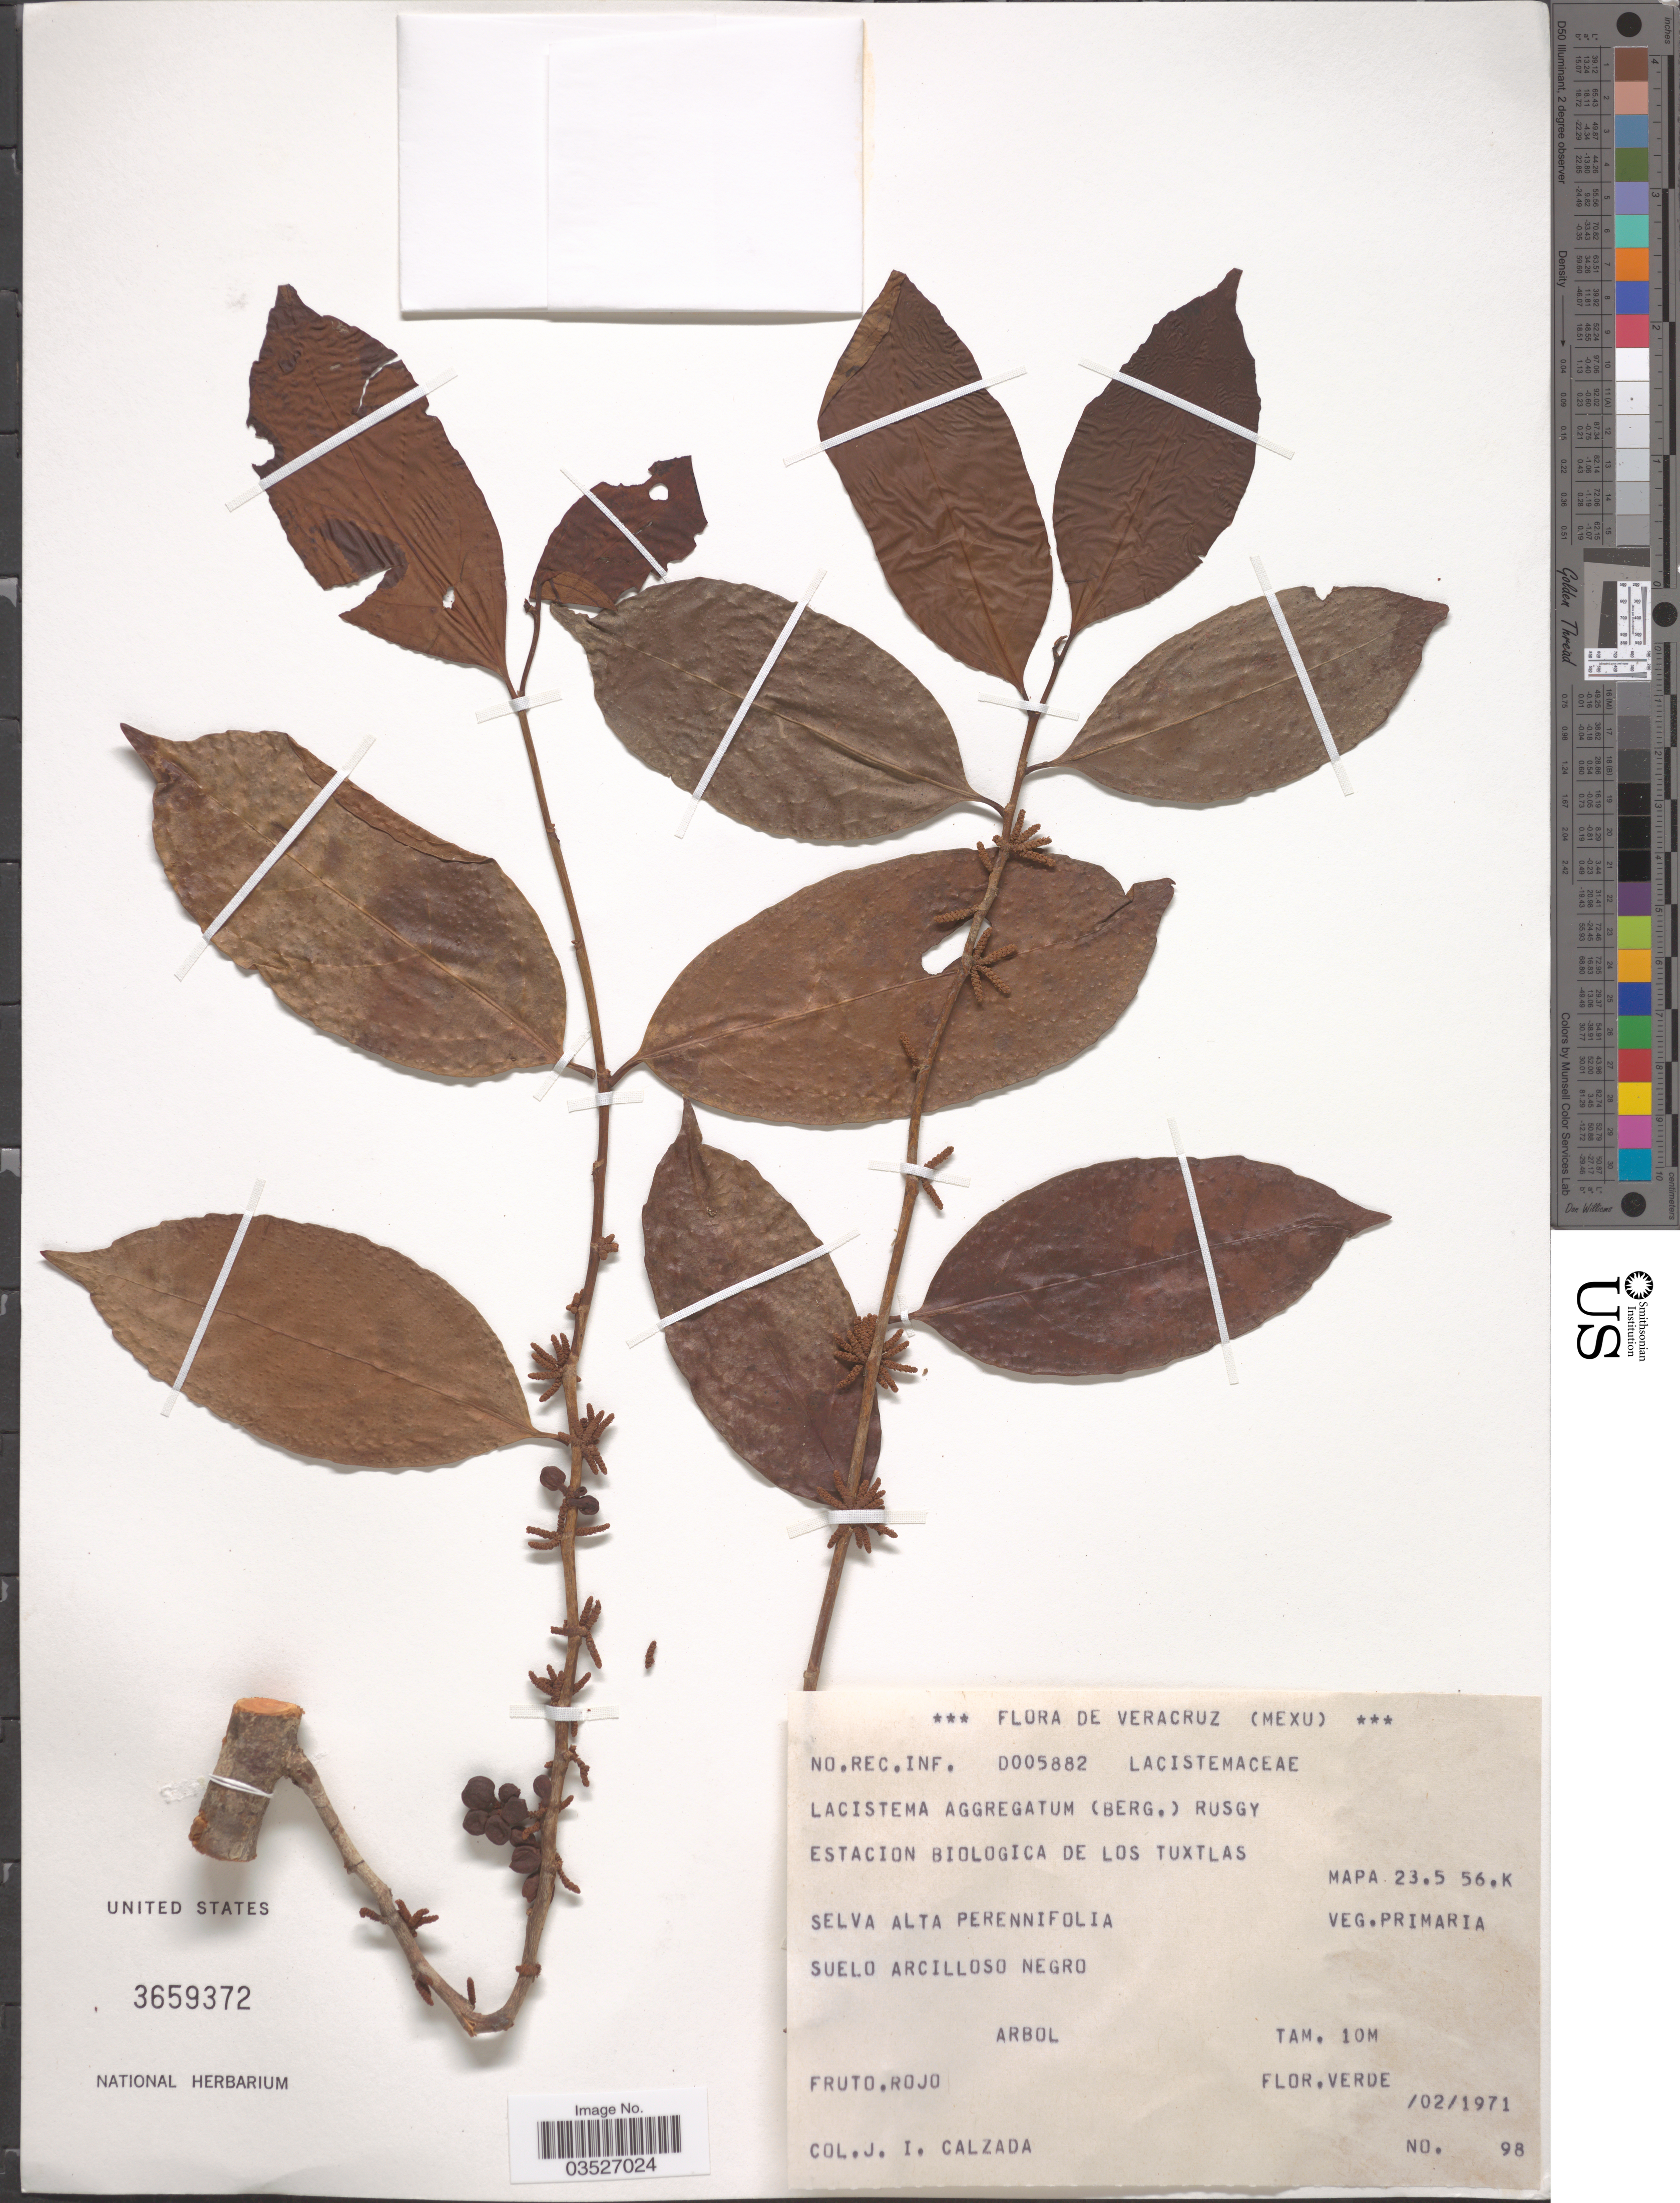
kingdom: Plantae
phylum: Tracheophyta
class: Magnoliopsida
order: Malpighiales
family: Lacistemataceae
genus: Lacistema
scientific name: Lacistema aggregatum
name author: (P.J. Bergius) Rusby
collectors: J. I. Calzada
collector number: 98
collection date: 1971-02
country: Mexico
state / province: Veracruz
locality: Veracruz. Estacion Biologica de Los Tuxtlas. Mapa 23.5 56.K.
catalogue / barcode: US 3659372